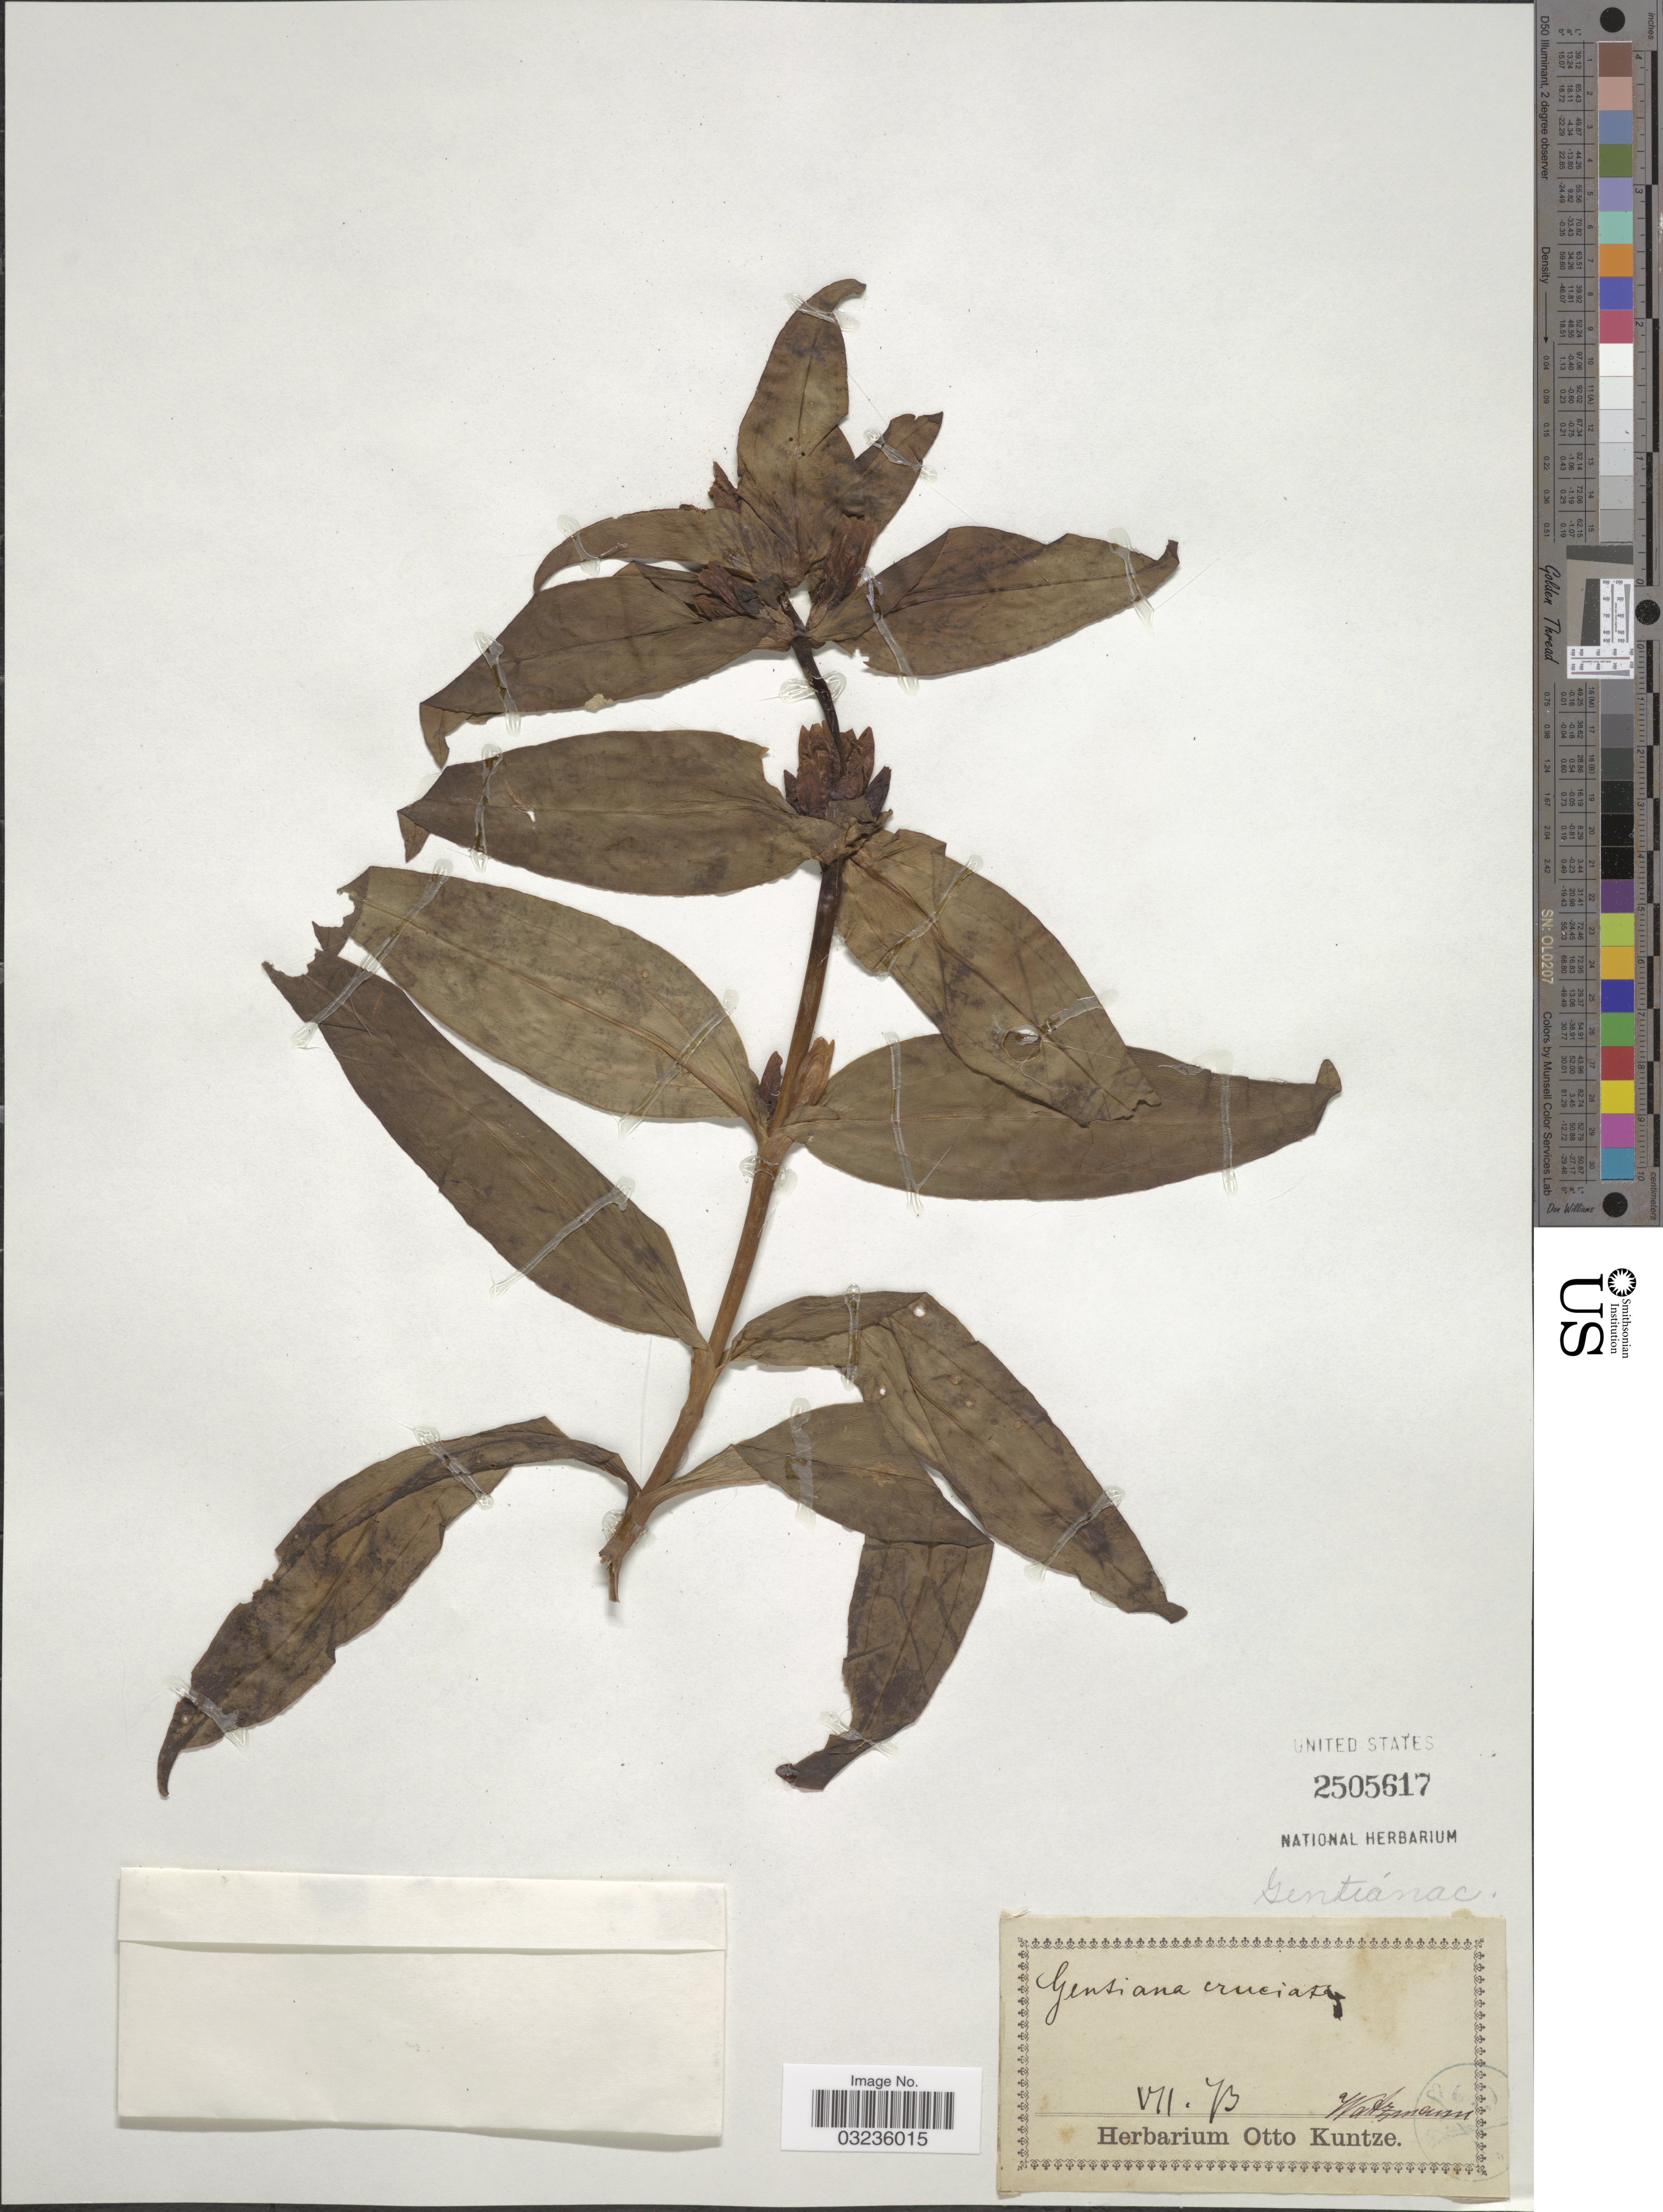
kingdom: Plantae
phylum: Tracheophyta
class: Magnoliopsida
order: Gentianales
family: Gentianaceae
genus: Gentiana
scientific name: Gentiana cruciata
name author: L.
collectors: -. Watzmann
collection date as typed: Transcribed d/m/y: /7/73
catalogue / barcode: US 2505617